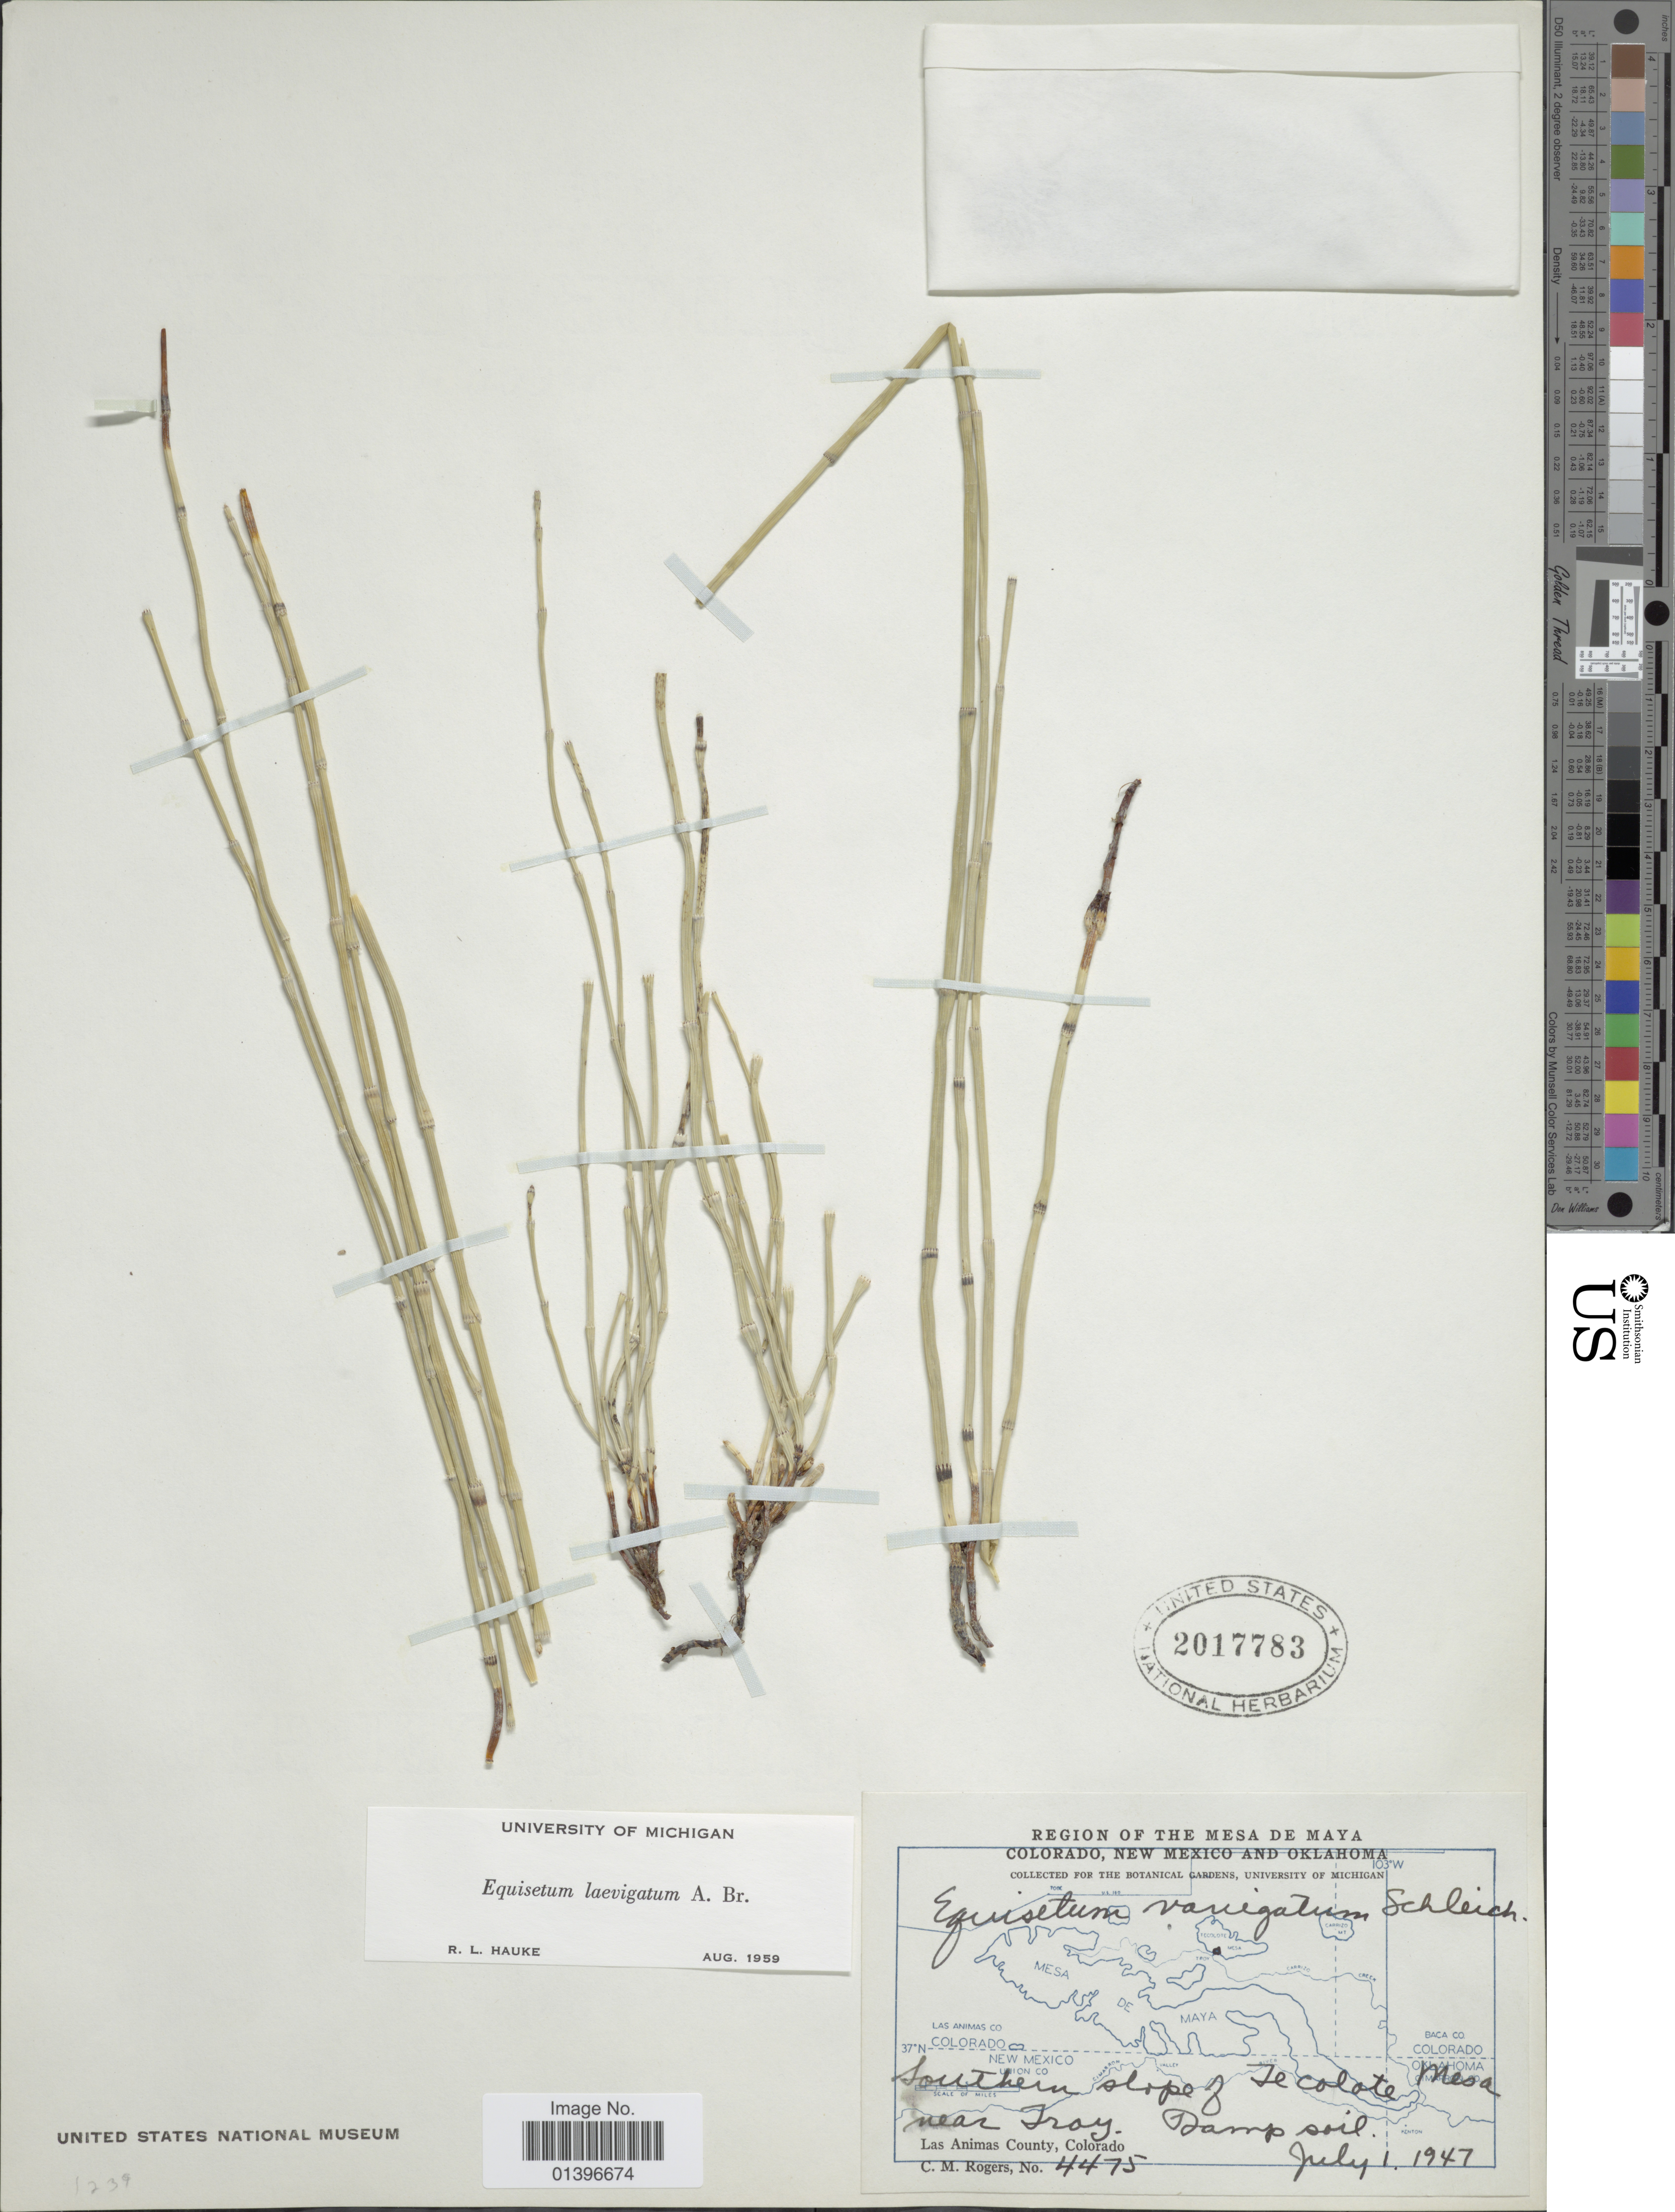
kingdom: Plantae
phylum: Tracheophyta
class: Polypodiopsida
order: Equisetales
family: Equisetaceae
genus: Equisetum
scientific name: Equisetum laevigatum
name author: A. Braun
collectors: C. M. Rogers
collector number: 4475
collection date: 1947-07-01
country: United States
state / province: Colorado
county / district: Las Animas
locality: Southern slope of Tecolote Mesa near Troy, Las Animas County.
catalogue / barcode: US 2017783